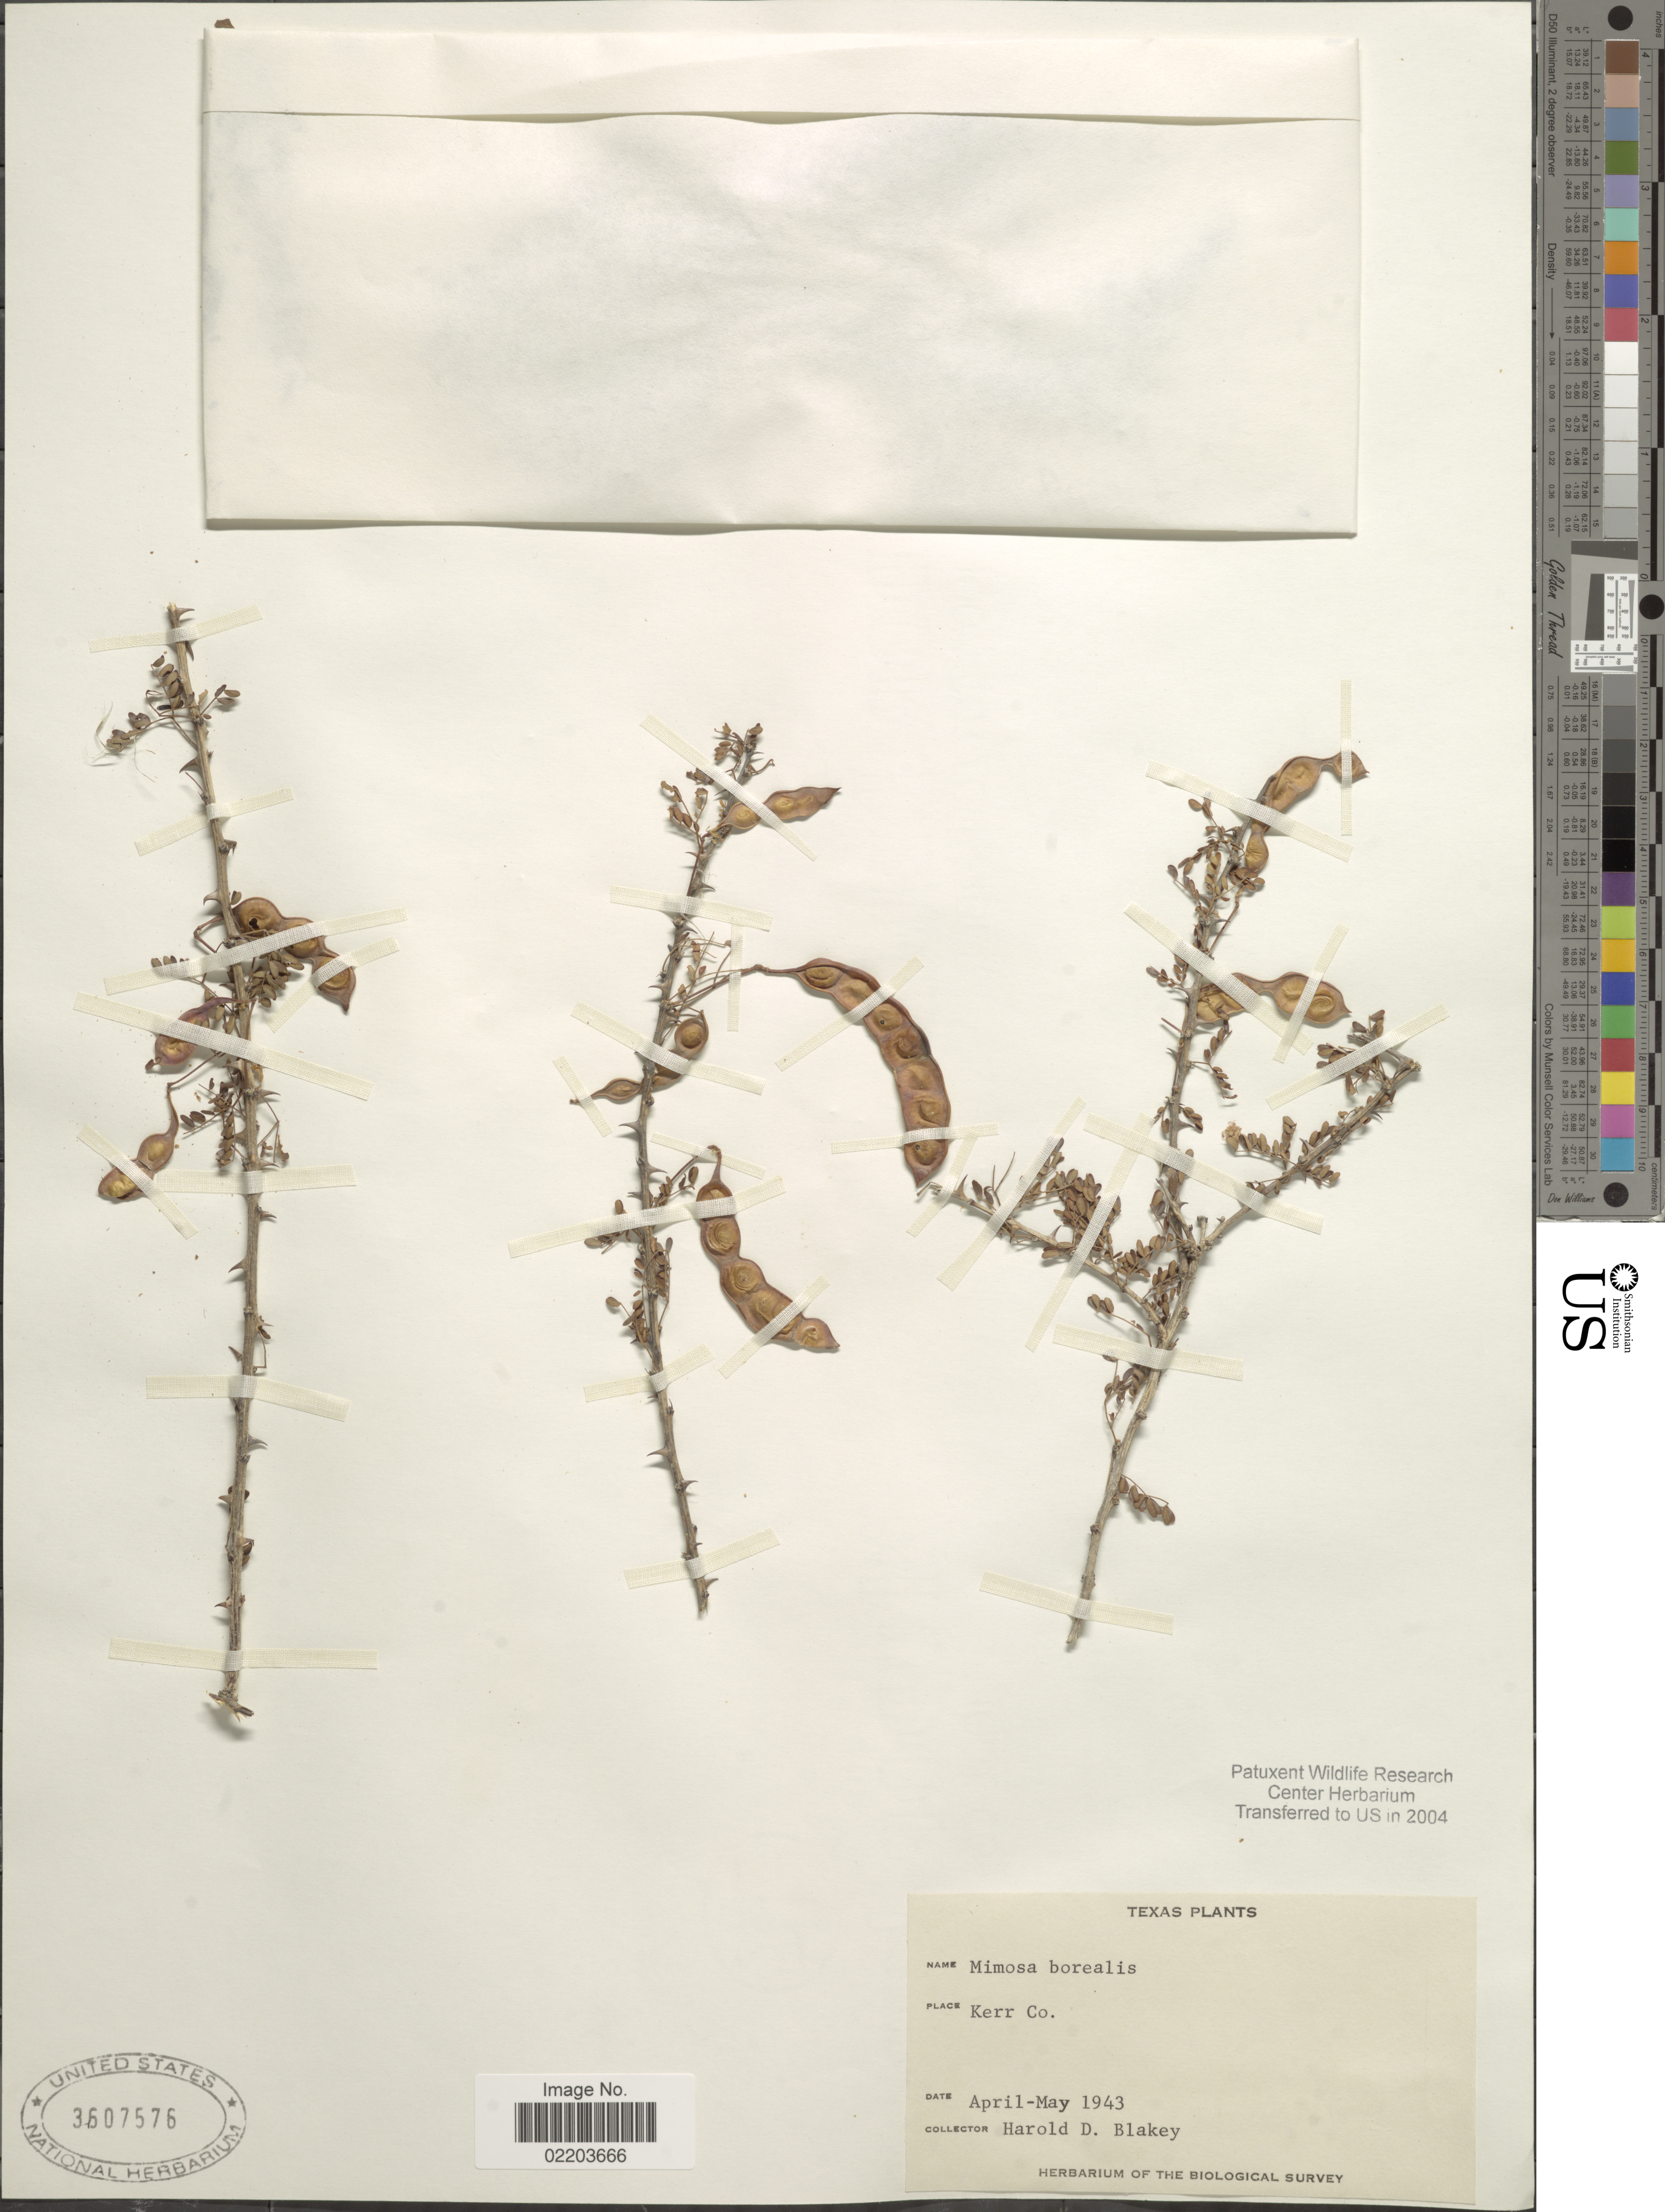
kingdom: Plantae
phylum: Tracheophyta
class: Magnoliopsida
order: Fabales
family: Fabaceae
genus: Mimosa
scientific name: Mimosa borealis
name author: A. Gray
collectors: H. Blakey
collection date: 1943-04/1943-05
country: United States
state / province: Texas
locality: Kerr Co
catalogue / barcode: US 3607576